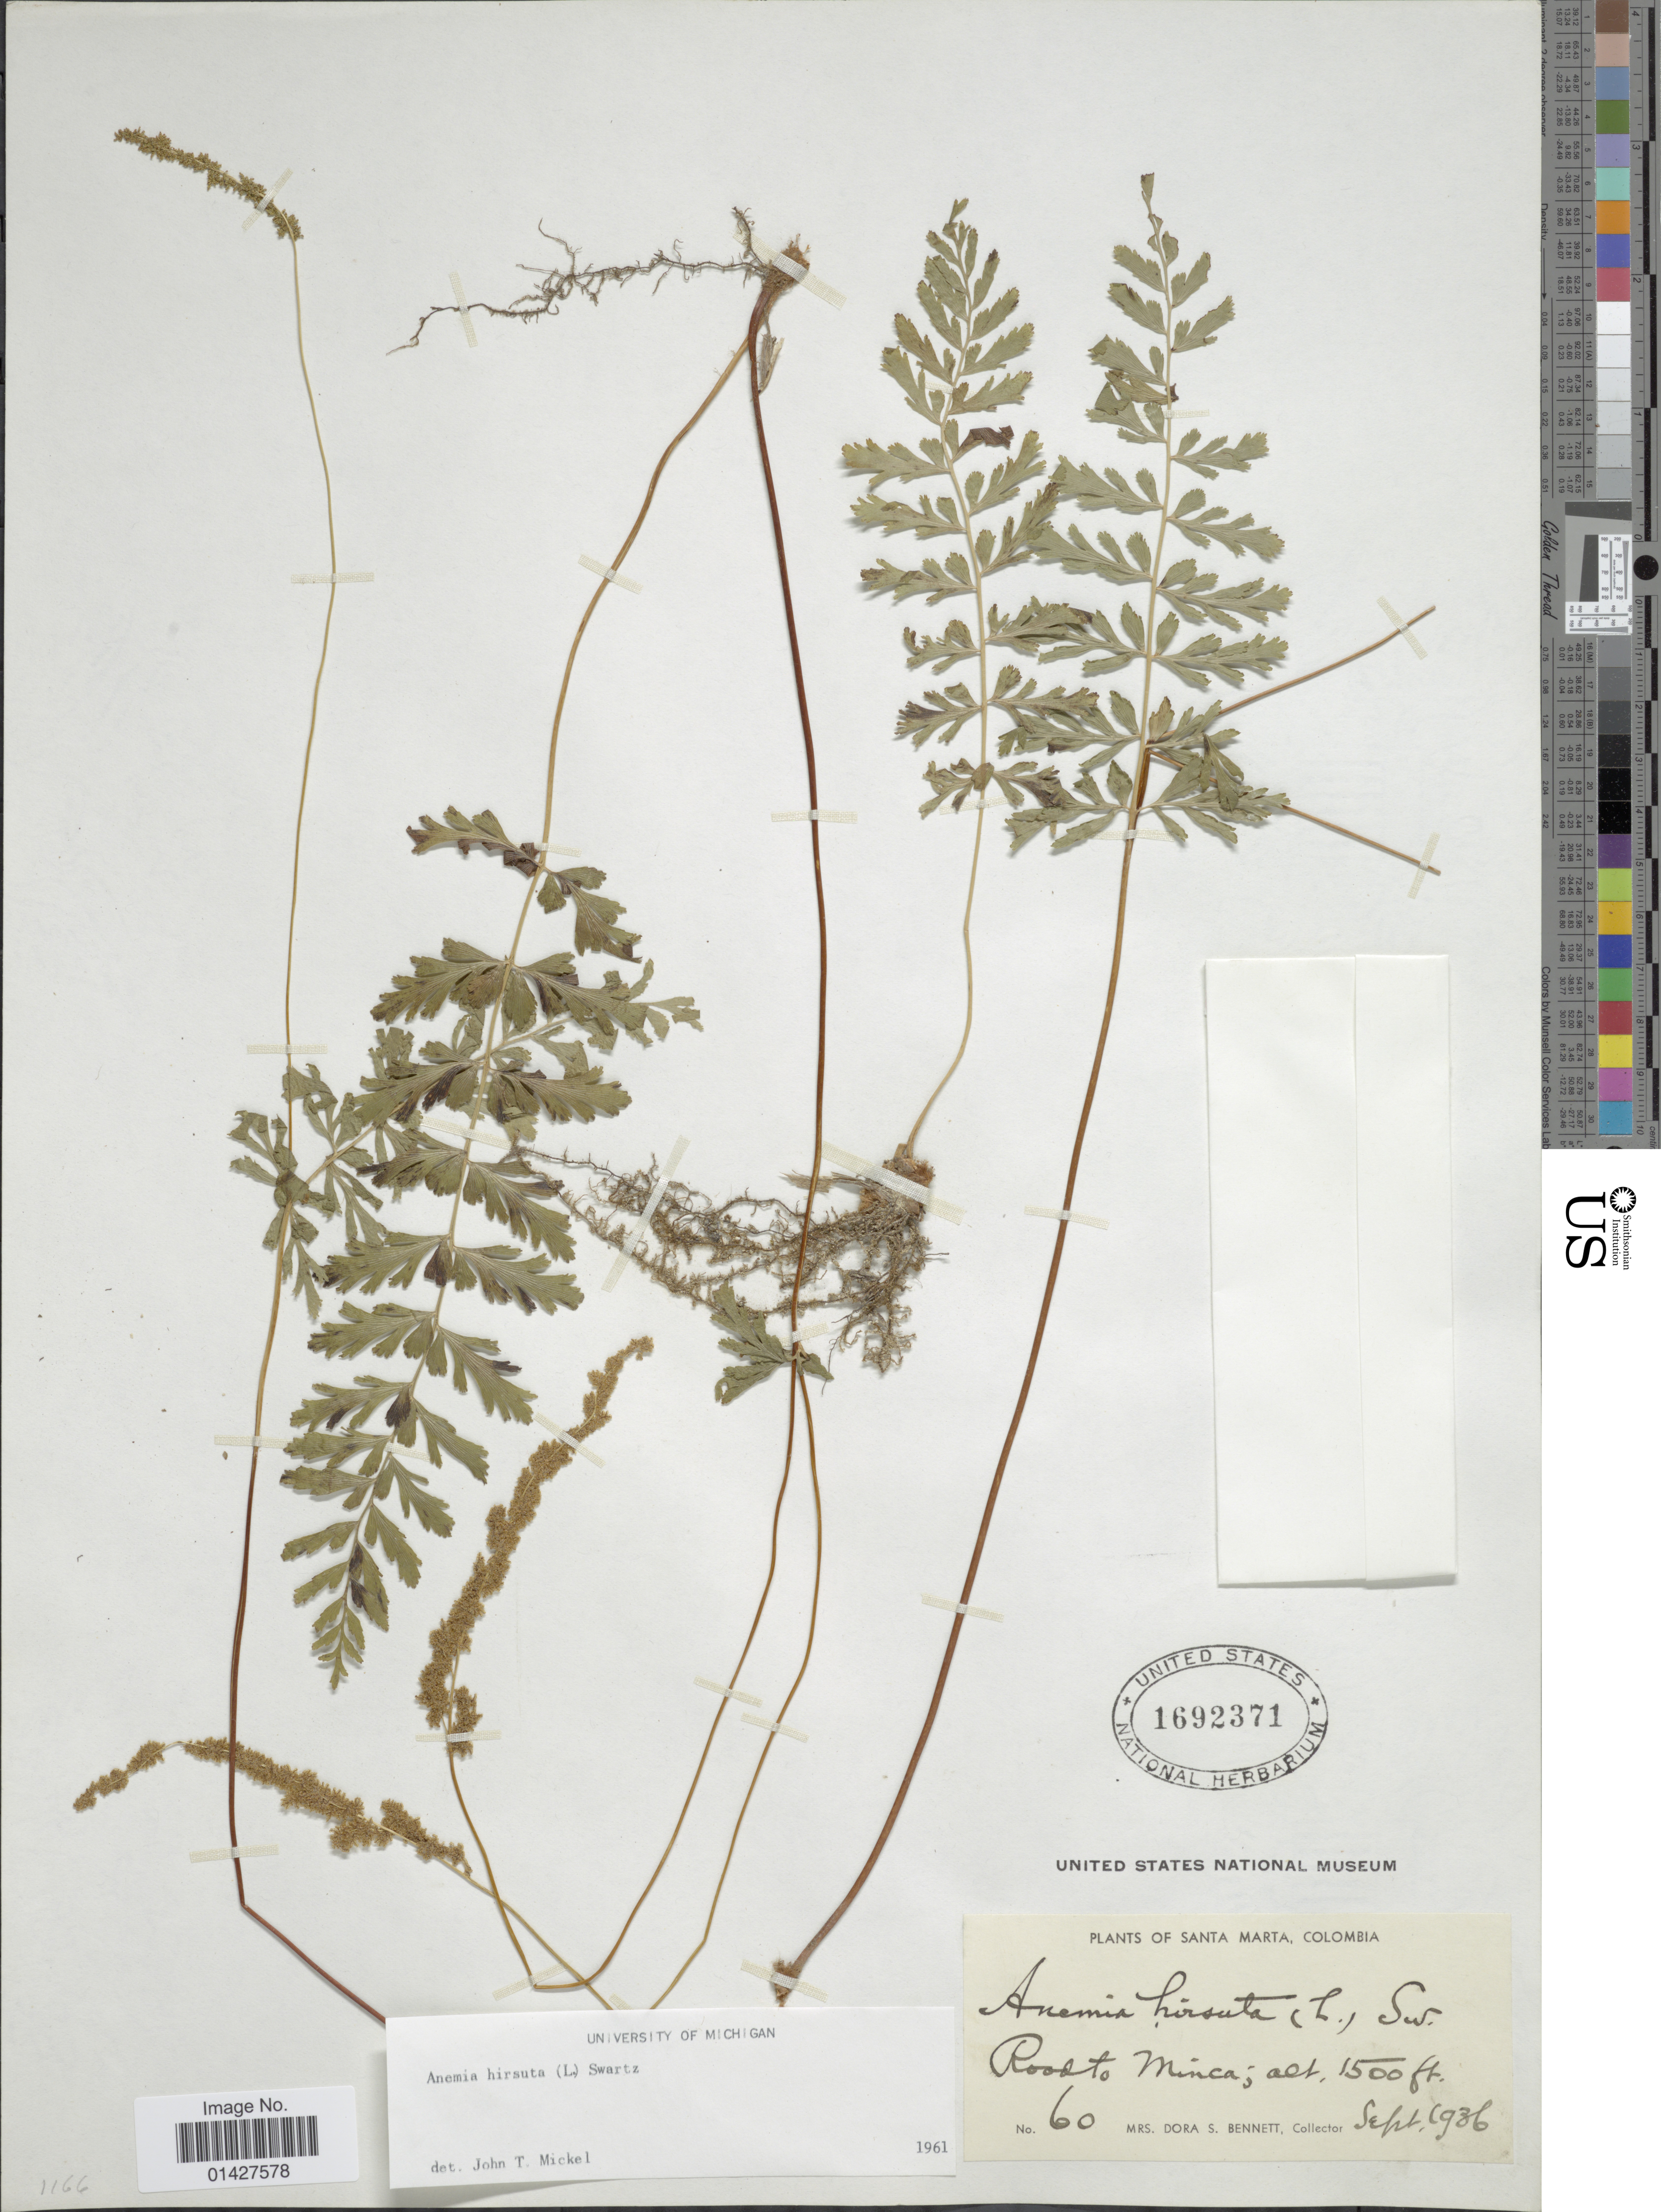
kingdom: Plantae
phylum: Tracheophyta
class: Polypodiopsida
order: Schizaeales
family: Anemiaceae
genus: Anemia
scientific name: Anemia hirsuta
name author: (L.) Sw.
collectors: D. Bennett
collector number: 60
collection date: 1936-09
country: Colombia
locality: Santa Marta. Road to Minca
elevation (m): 457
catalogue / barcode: US 1692371